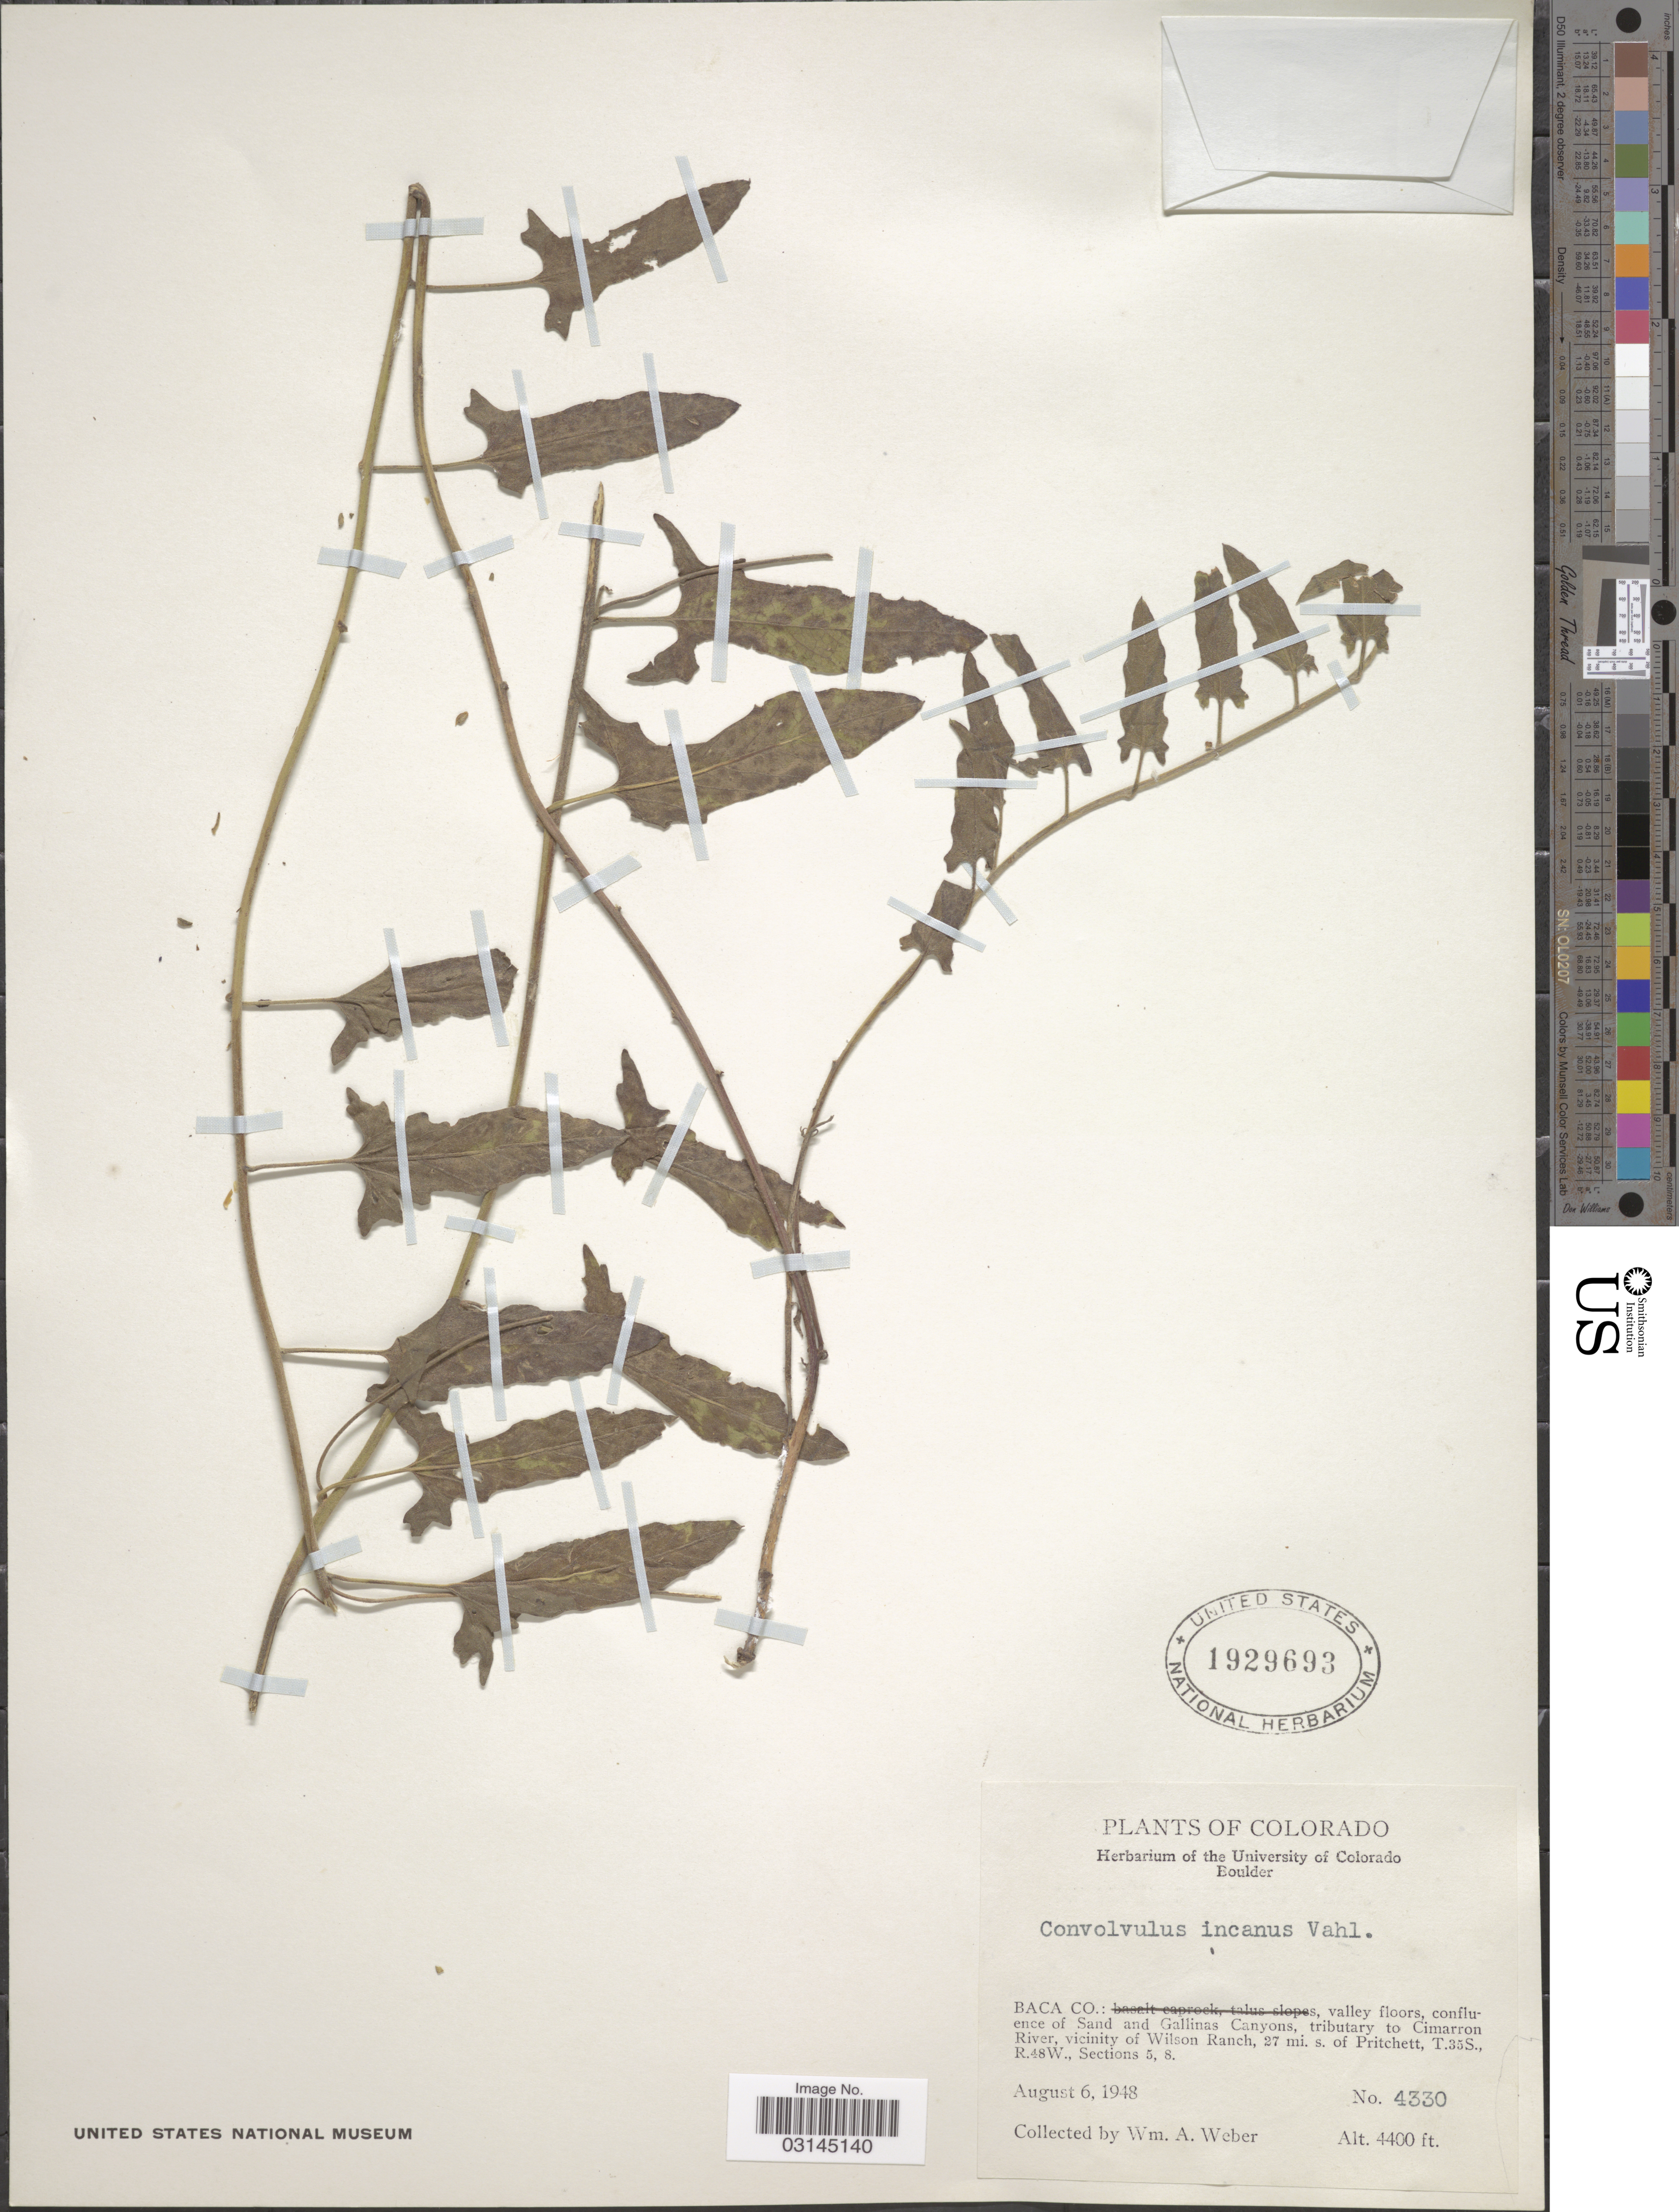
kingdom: Plantae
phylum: Tracheophyta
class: Magnoliopsida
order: Solanales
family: Convolvulaceae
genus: Convolvulus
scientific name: Convolvulus incanus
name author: Vahl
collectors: W. A. Weber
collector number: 4330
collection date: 1948-08-06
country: United States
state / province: Colorado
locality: Baca Co.: valley floors, confluence of Sand and Gallinas Canyons, tributary to Cimarron River, vicinity of Wilson Ranch, 27 mi. s. of Pritchett, T. 35S., R. 48W., Sections 5, 8.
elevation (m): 1341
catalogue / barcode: US 1929693